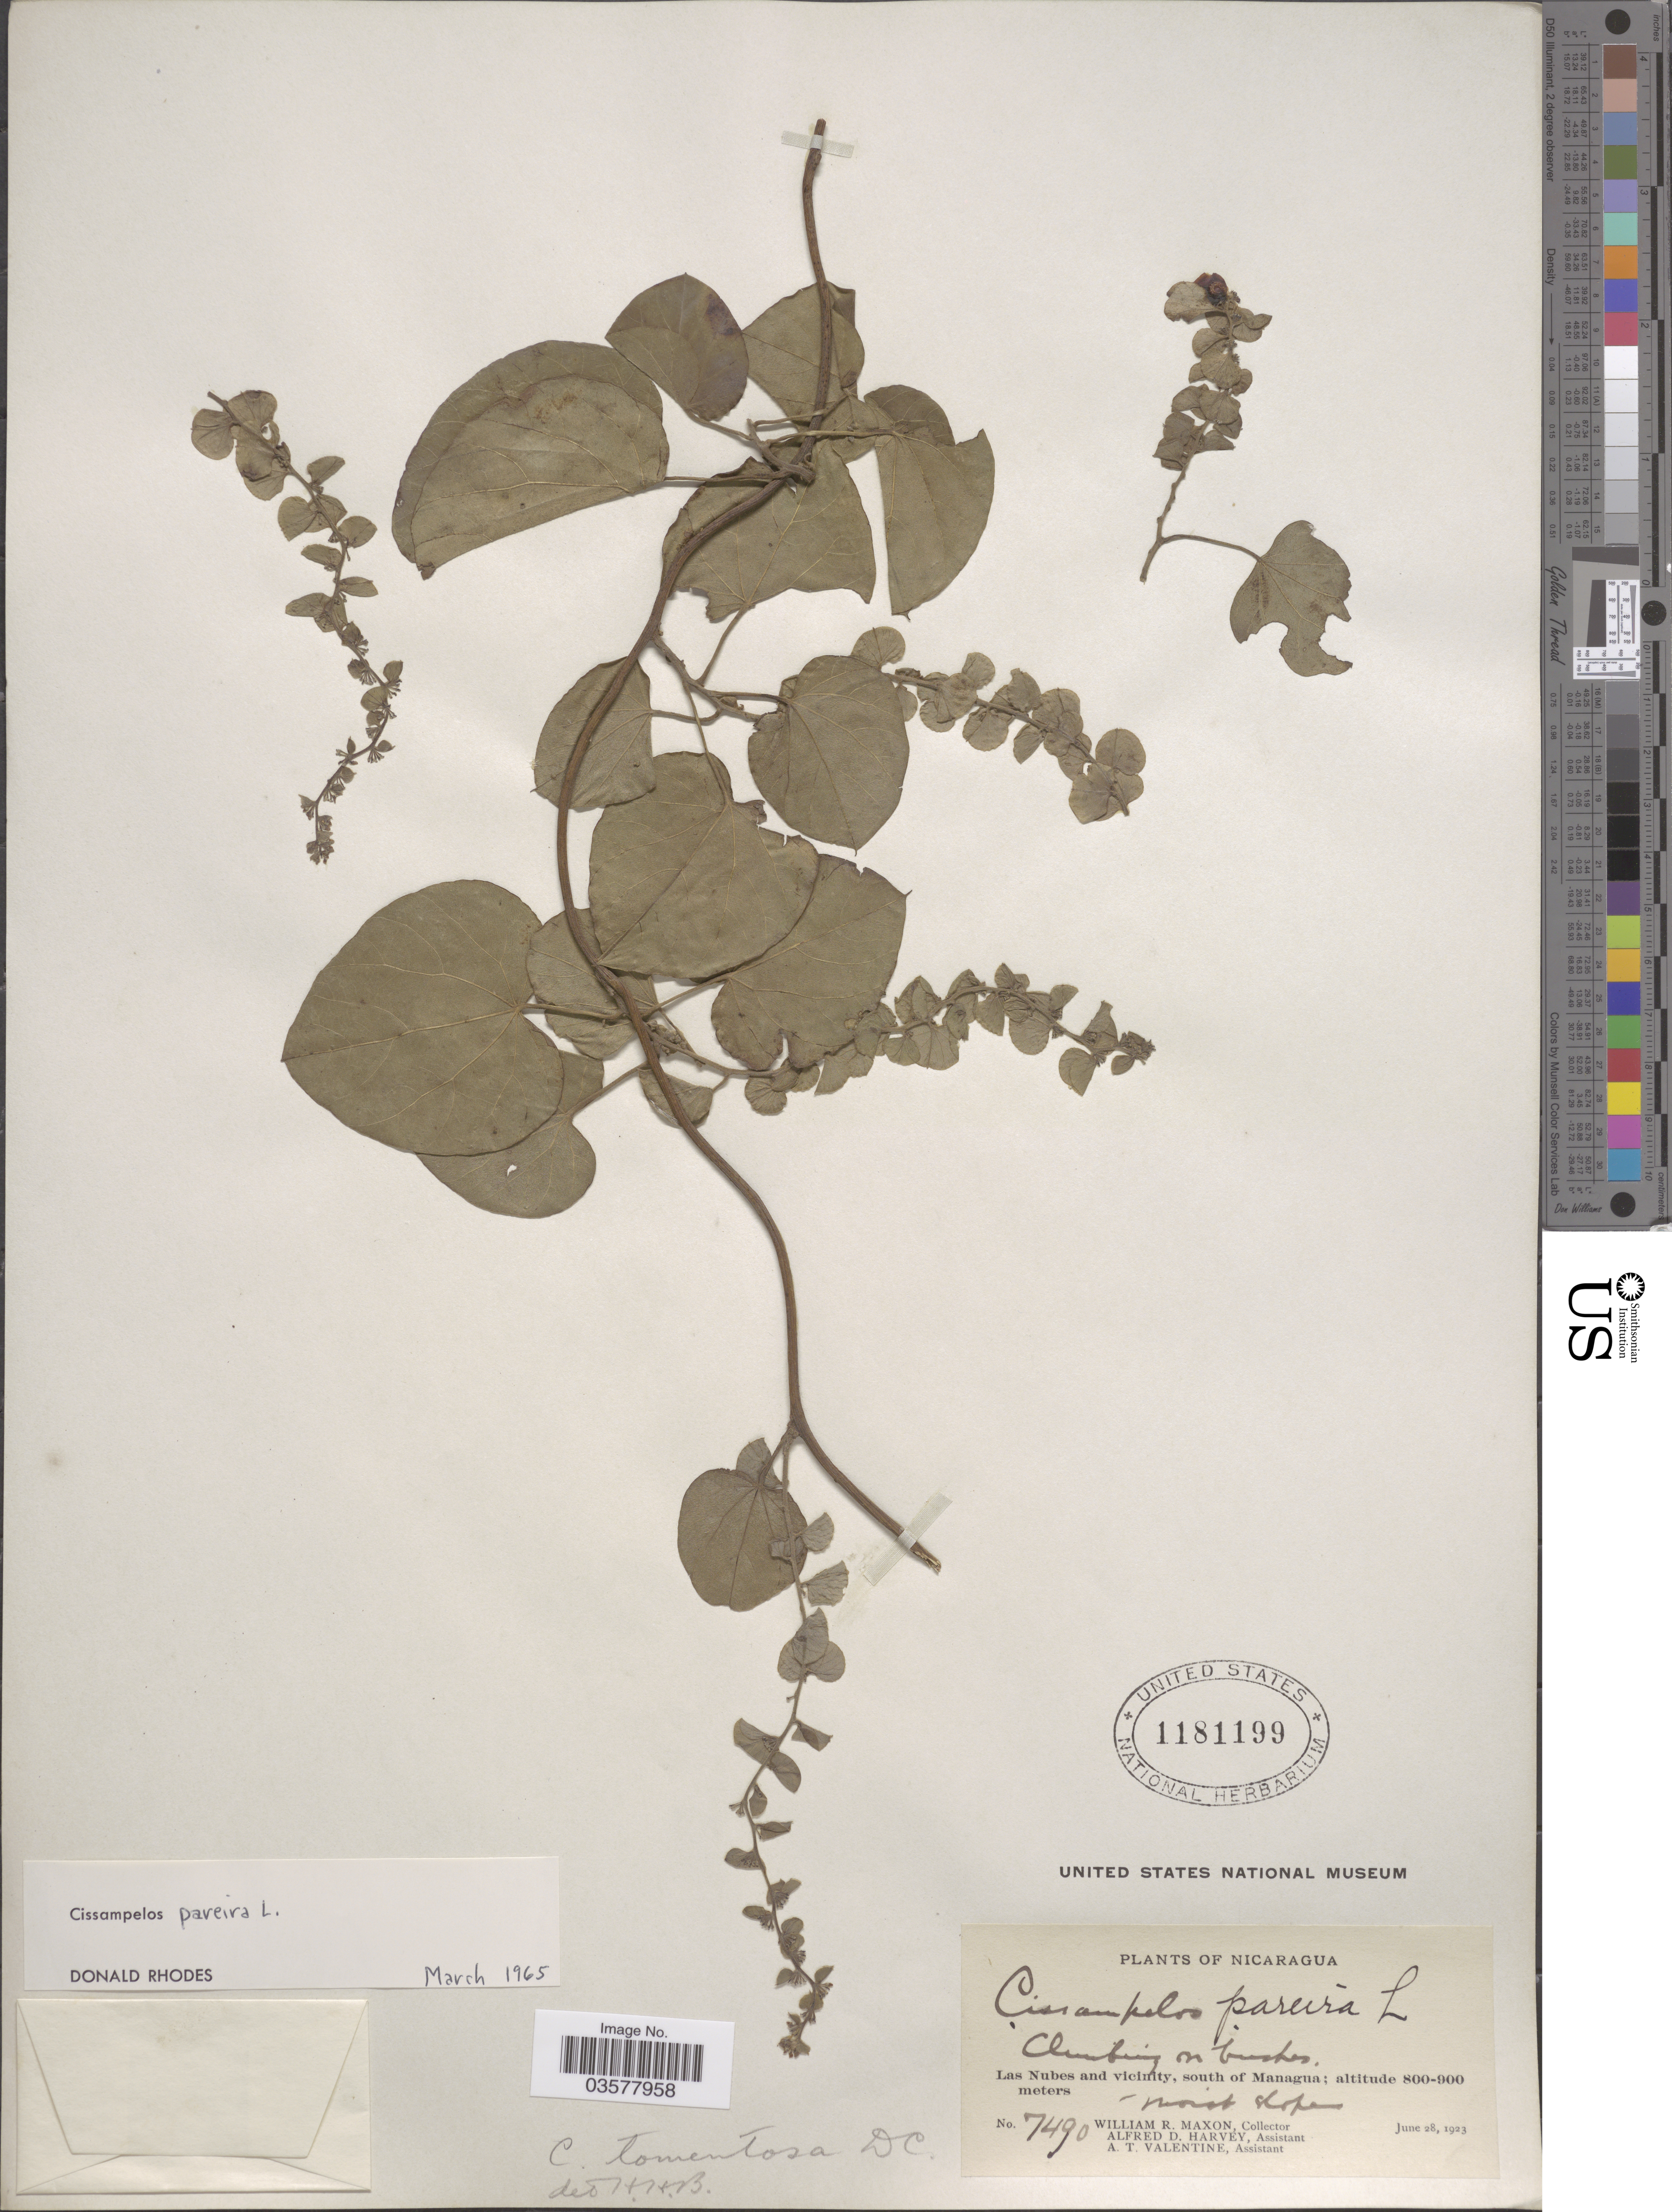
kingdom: Plantae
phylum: Tracheophyta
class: Magnoliopsida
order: Ranunculales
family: Menispermaceae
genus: Cissampelos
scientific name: Cissampelos pareira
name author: L.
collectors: W. R. Maxon, A. D. Harvey & A. Valentine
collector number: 7490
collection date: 1923-06-28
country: Nicaragua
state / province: Managua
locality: Las Nubes and vicinity, south of Managua.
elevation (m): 800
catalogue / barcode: US 1181199